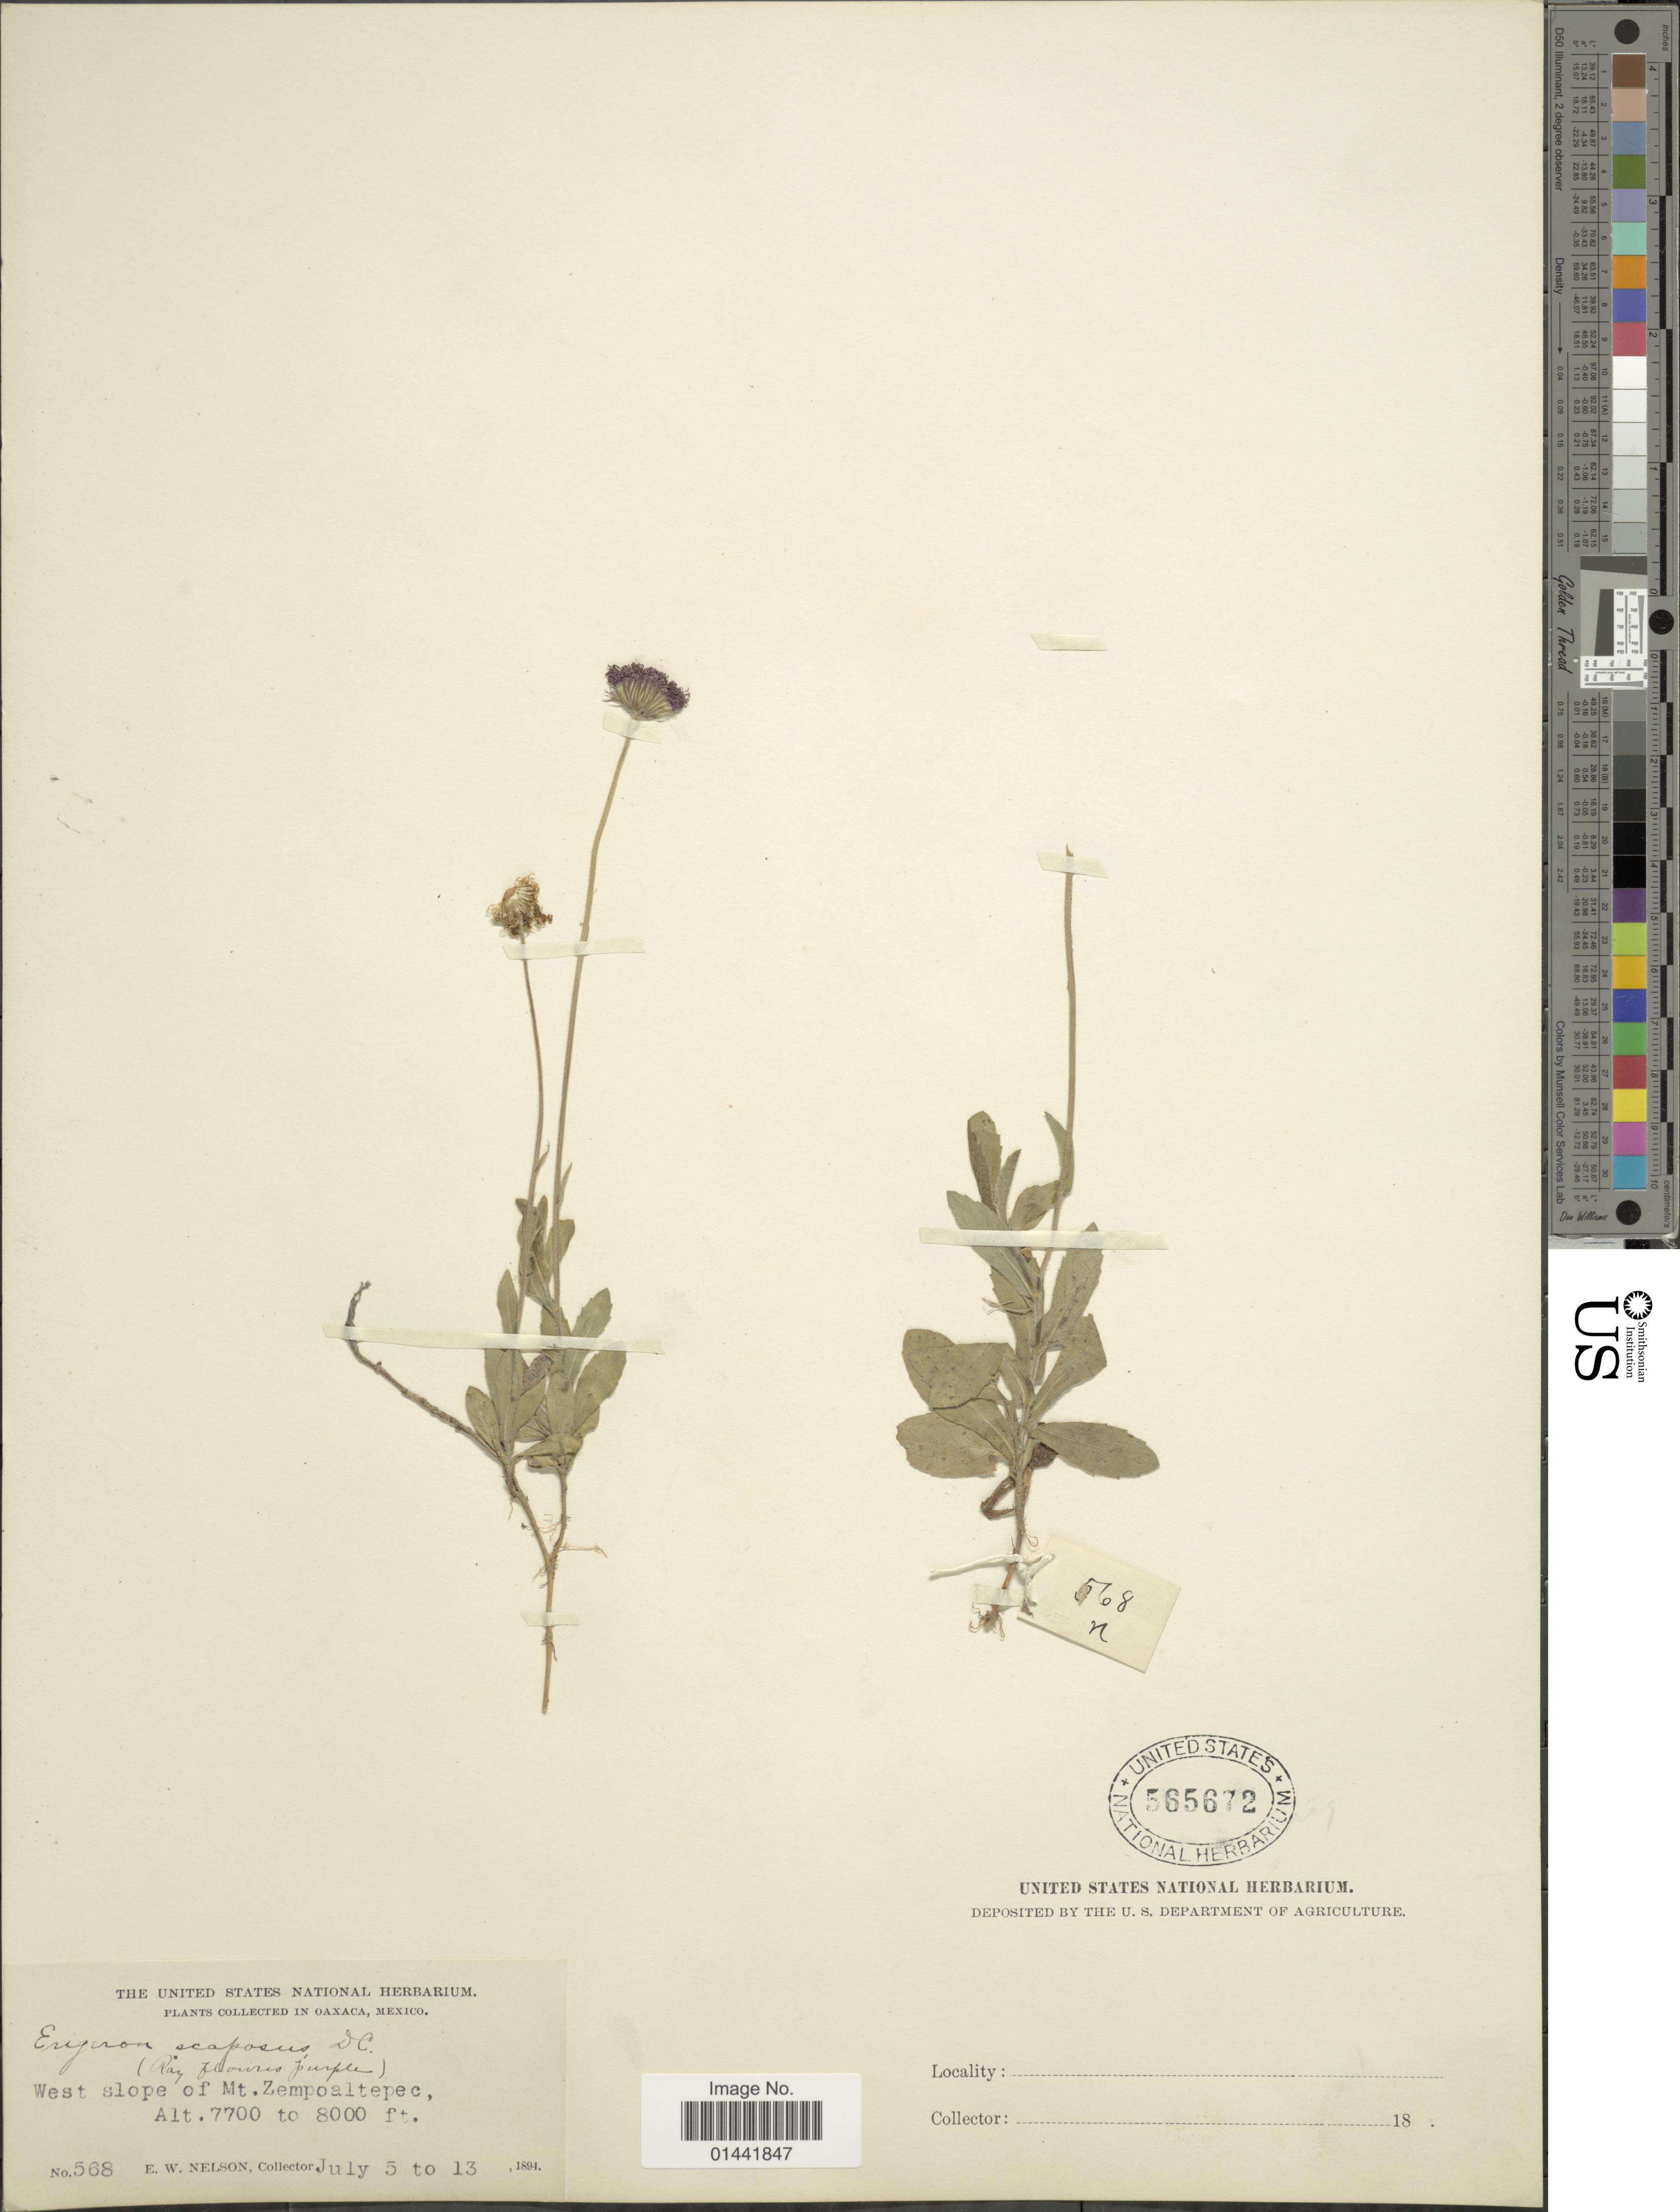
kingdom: Plantae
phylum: Tracheophyta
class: Magnoliopsida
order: Asterales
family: Asteraceae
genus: Erigeron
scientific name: Erigeron scaposus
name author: DC.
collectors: E. W. Nelson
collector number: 568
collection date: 1894-07-05/1894-07-13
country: Mexico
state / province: Oaxaca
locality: West slope of Mt. Zempoaltepec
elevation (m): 2347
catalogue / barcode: US 565672